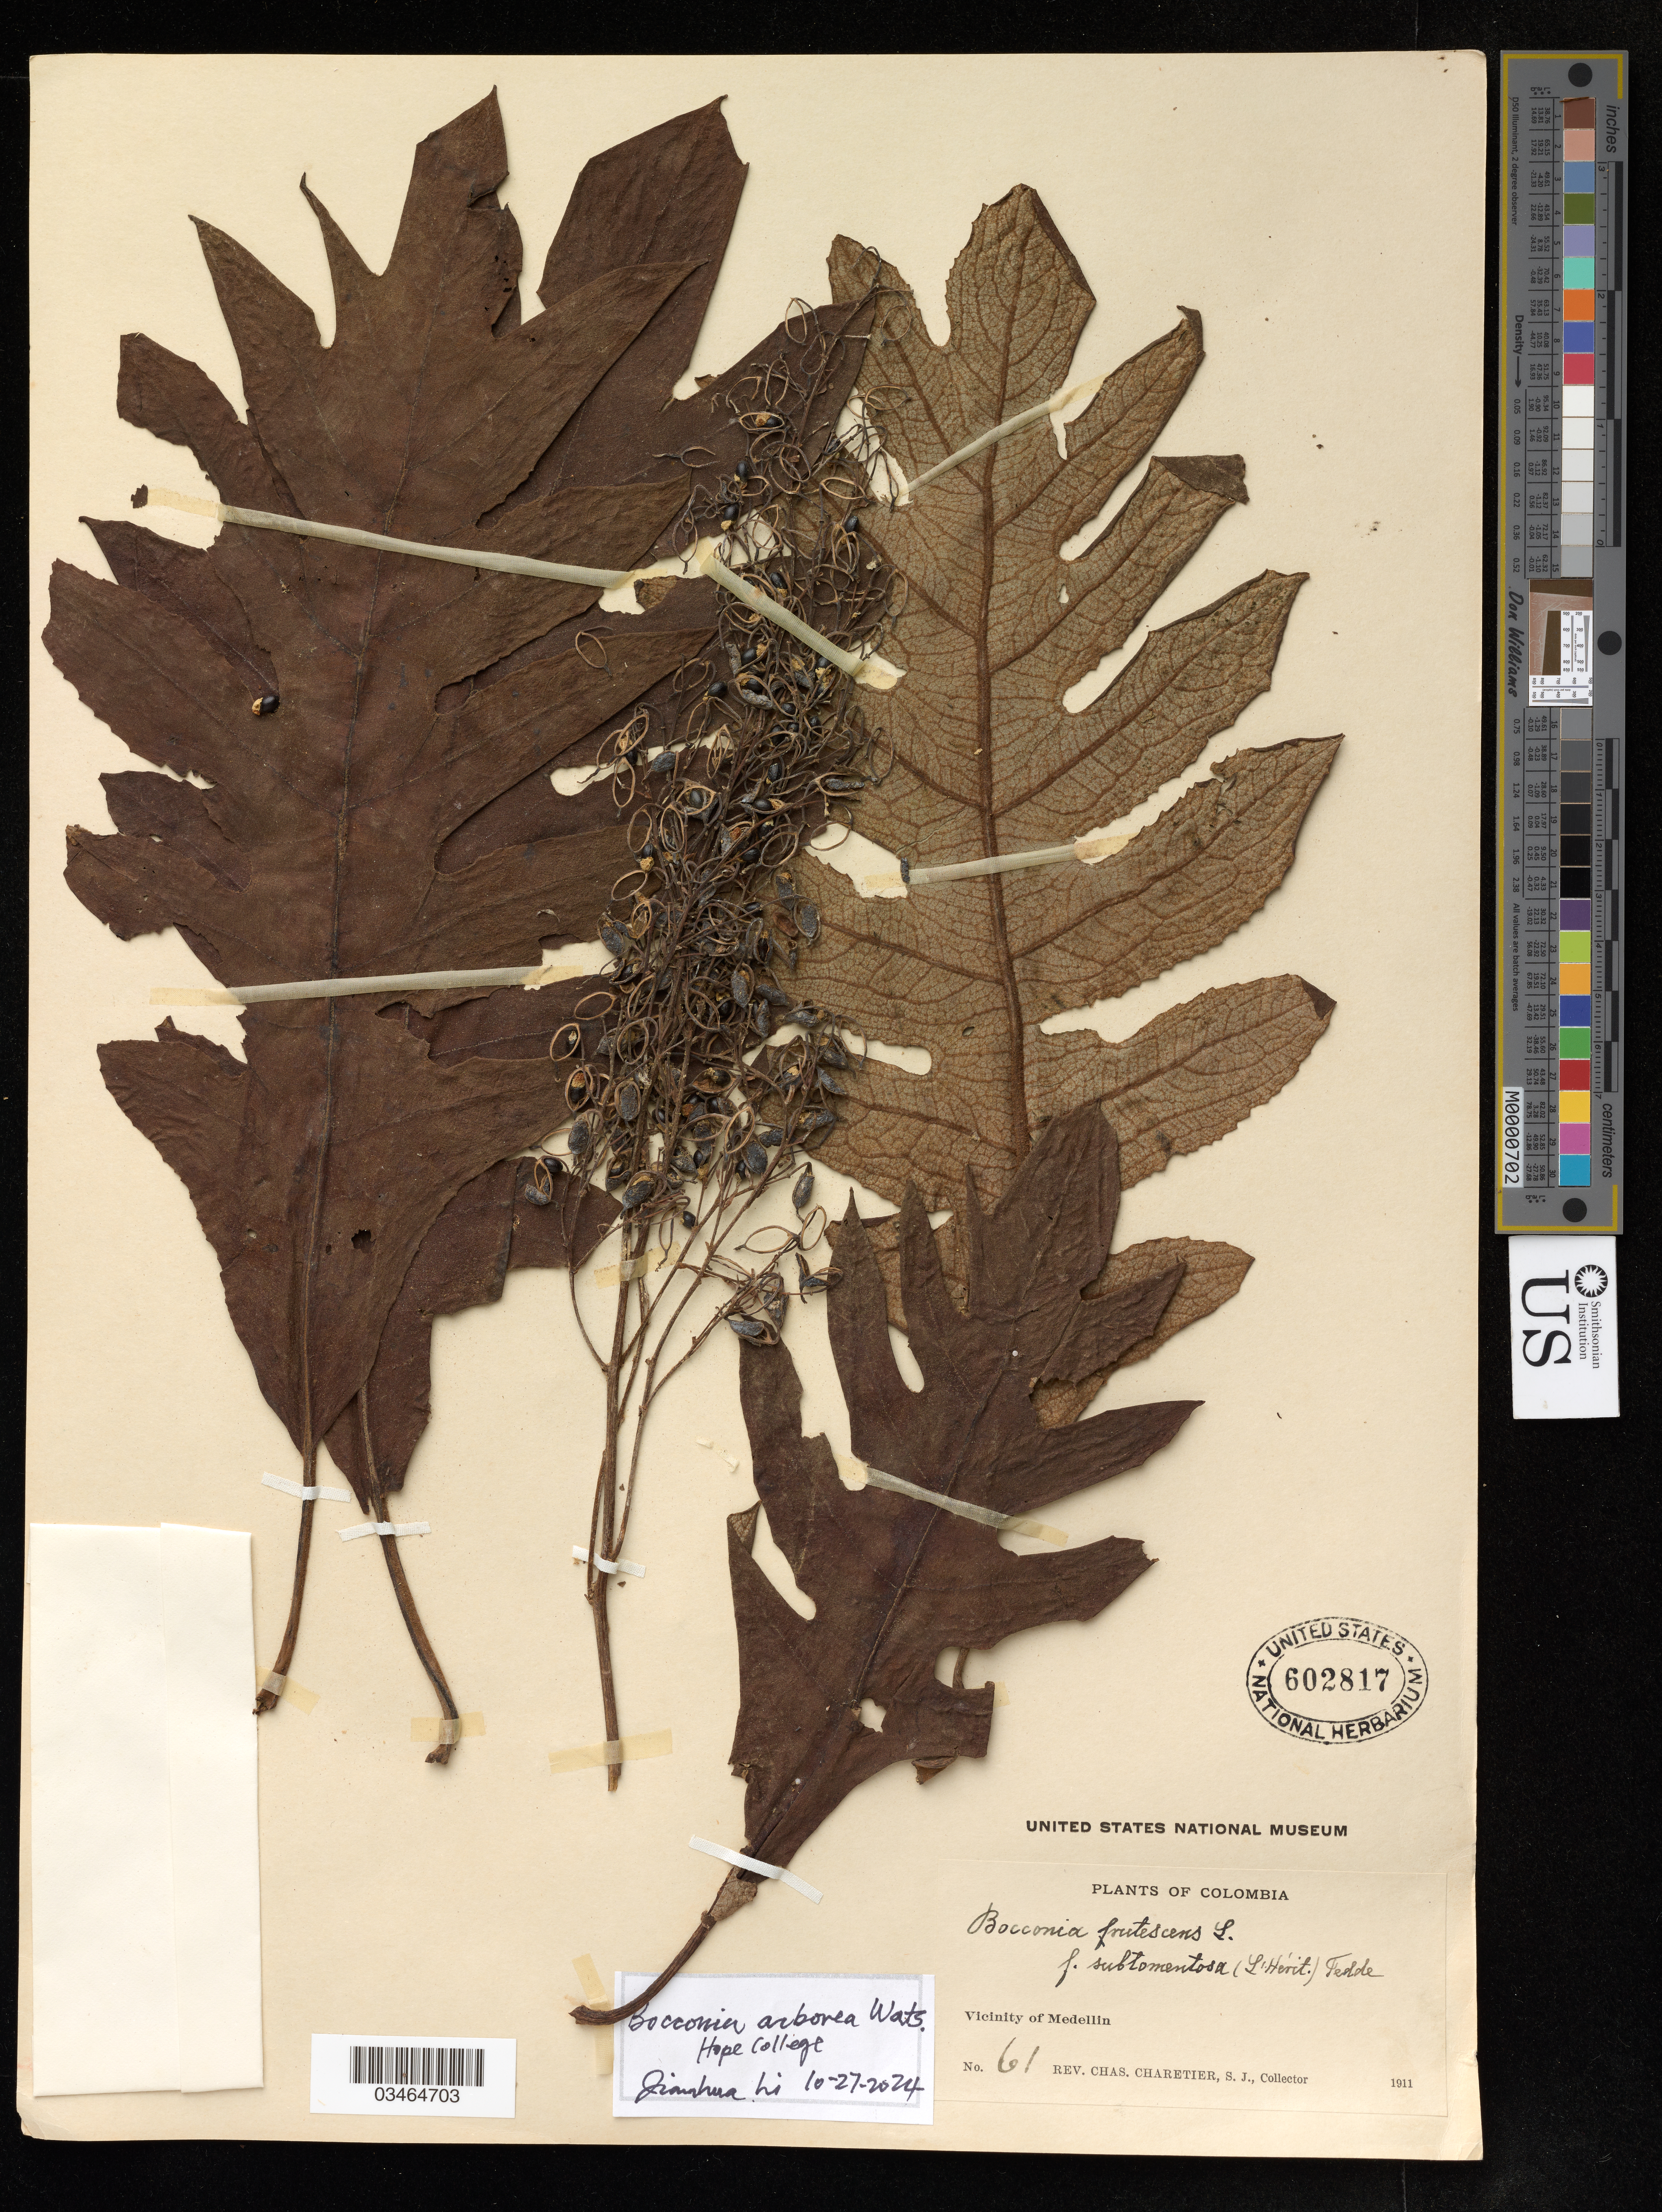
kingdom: Plantae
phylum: Tracheophyta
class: Magnoliopsida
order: Ranunculales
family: Papaveraceae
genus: Bocconia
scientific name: Bocconia arborea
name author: S. Watson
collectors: C. Charetier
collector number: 61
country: Colombia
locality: Vicinity of Medellin.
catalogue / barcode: US 602817